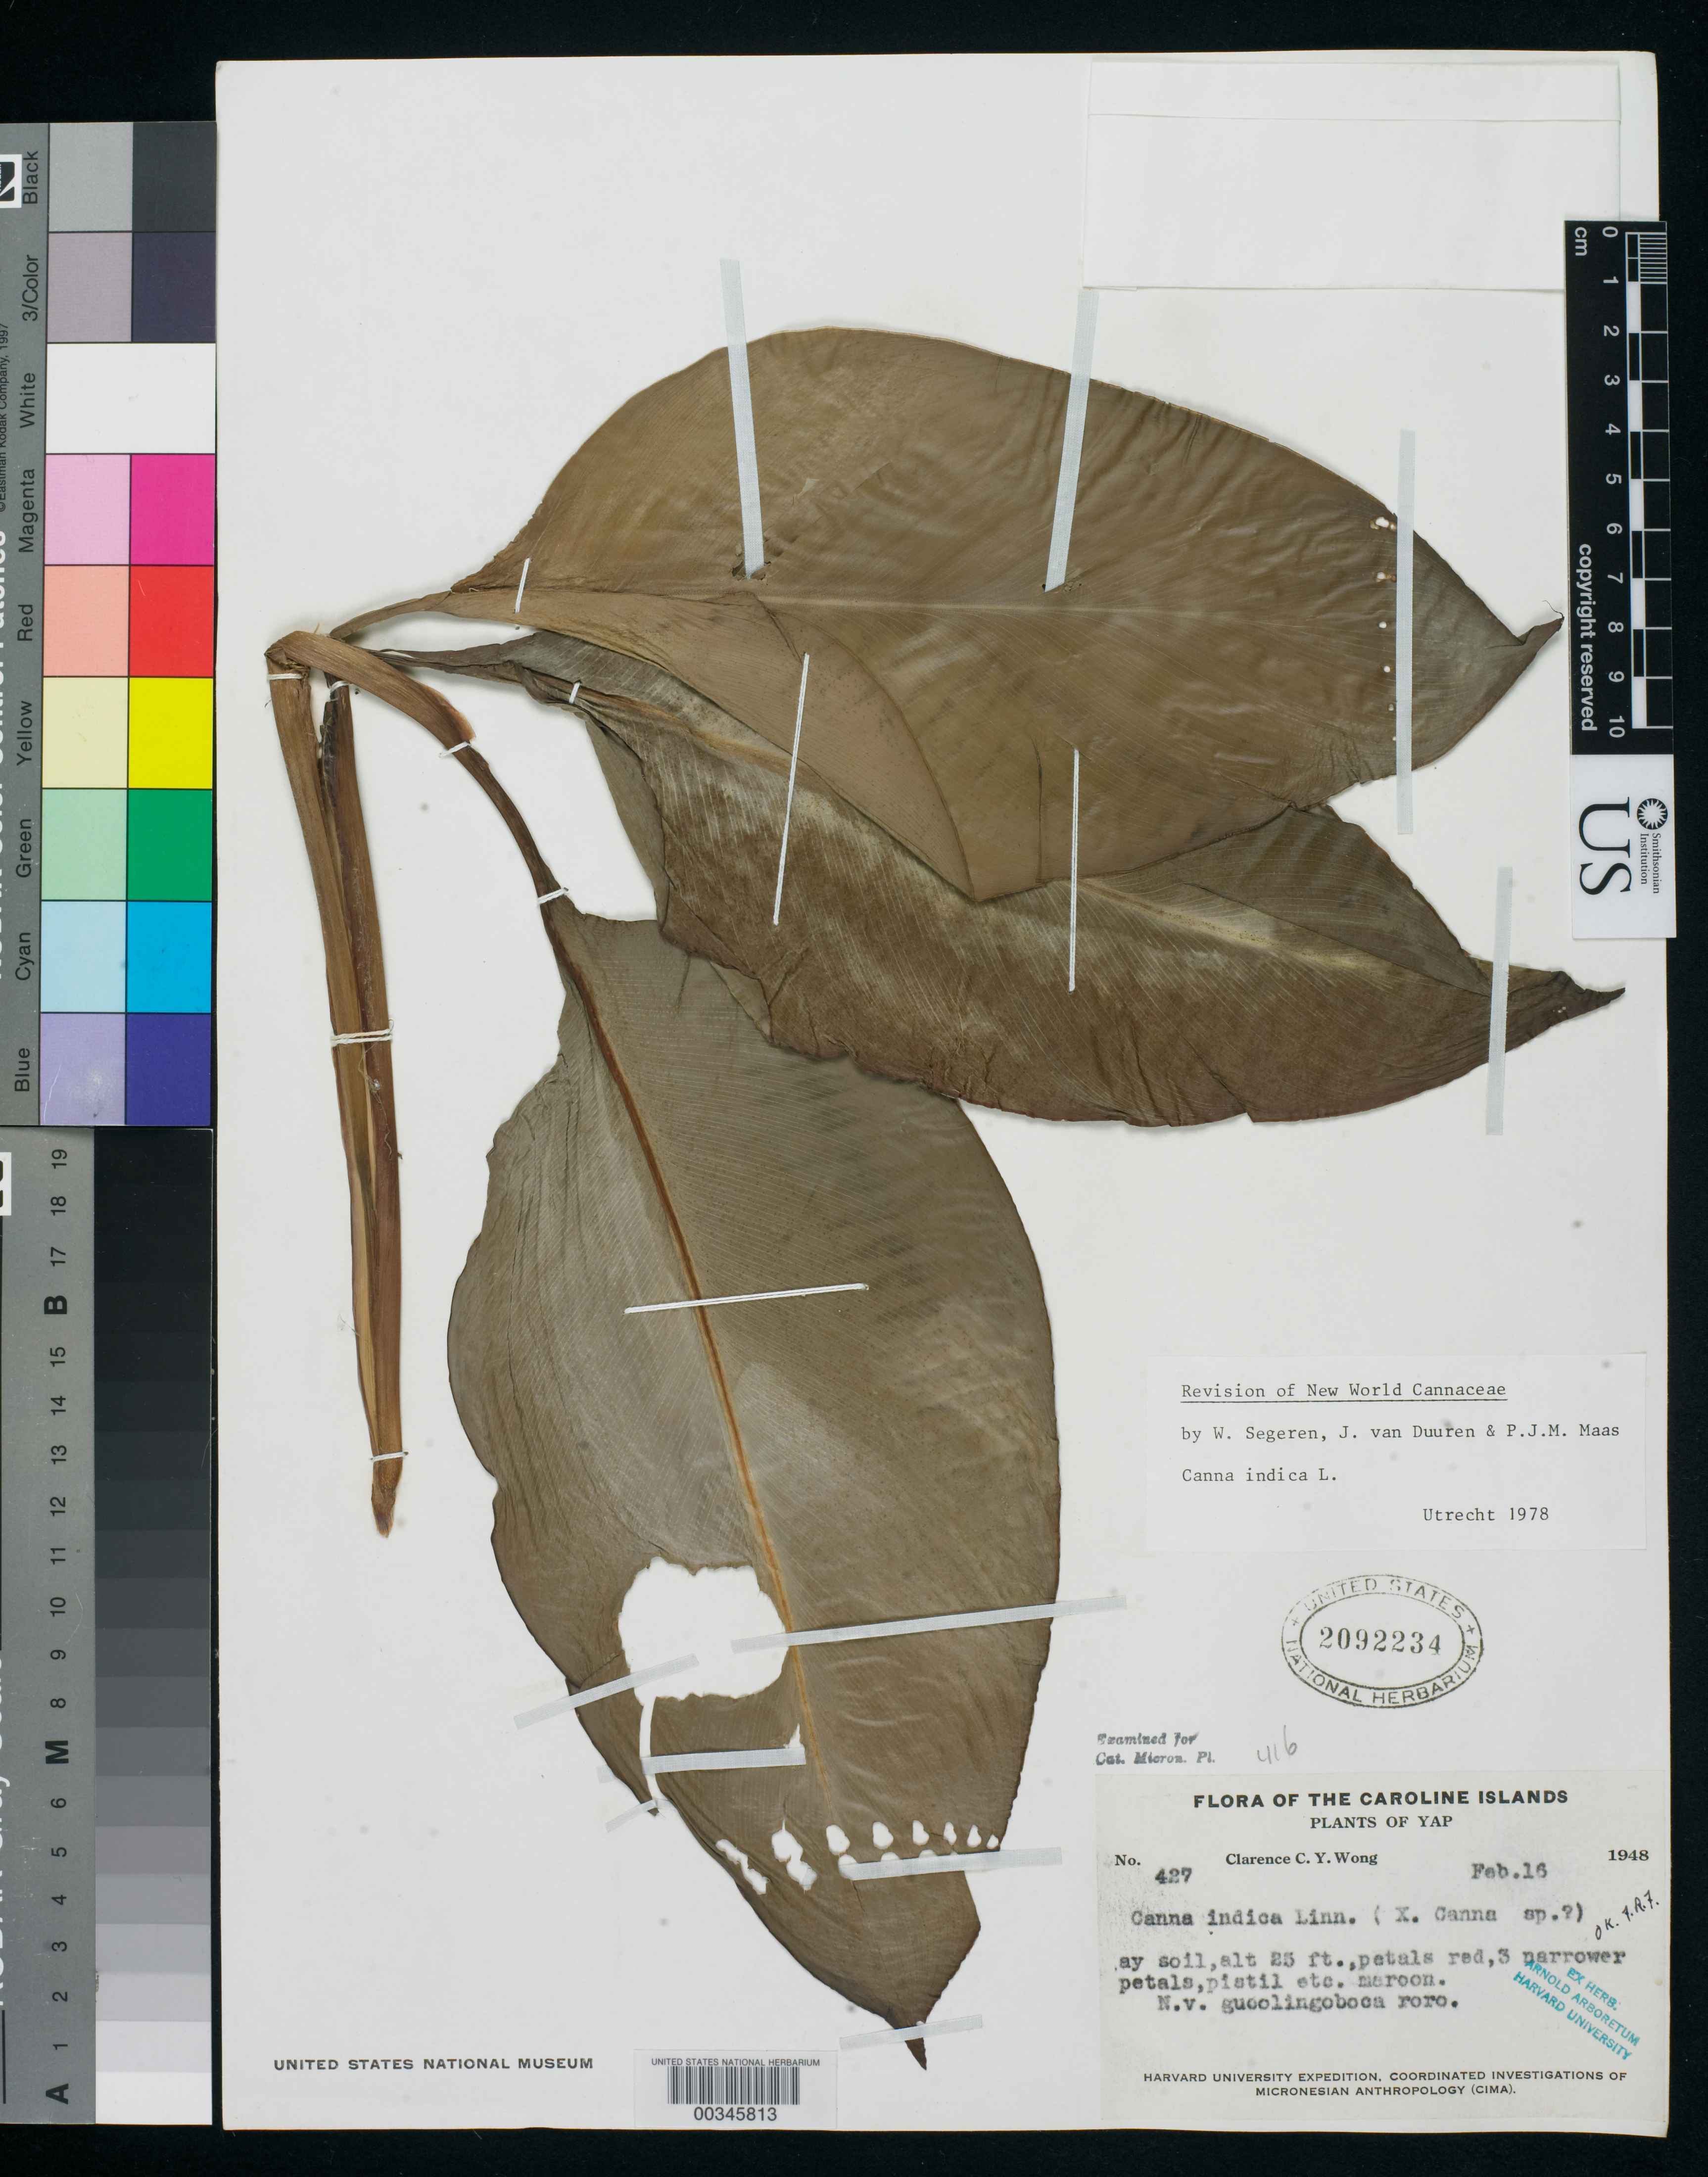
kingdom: Plantae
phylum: Tracheophyta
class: Liliopsida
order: Zingiberales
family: Cannaceae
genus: Canna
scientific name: Canna indica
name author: L.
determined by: Segeren, W.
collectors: C. Y. C. Wong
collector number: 427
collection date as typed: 16 Feb 1948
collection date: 1948-02-16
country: Micronesia, Federated States of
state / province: Yap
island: Yap Is.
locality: Flora of the Caroline Islands, Plants of Yap (unspecified island)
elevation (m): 7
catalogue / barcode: US 2092234